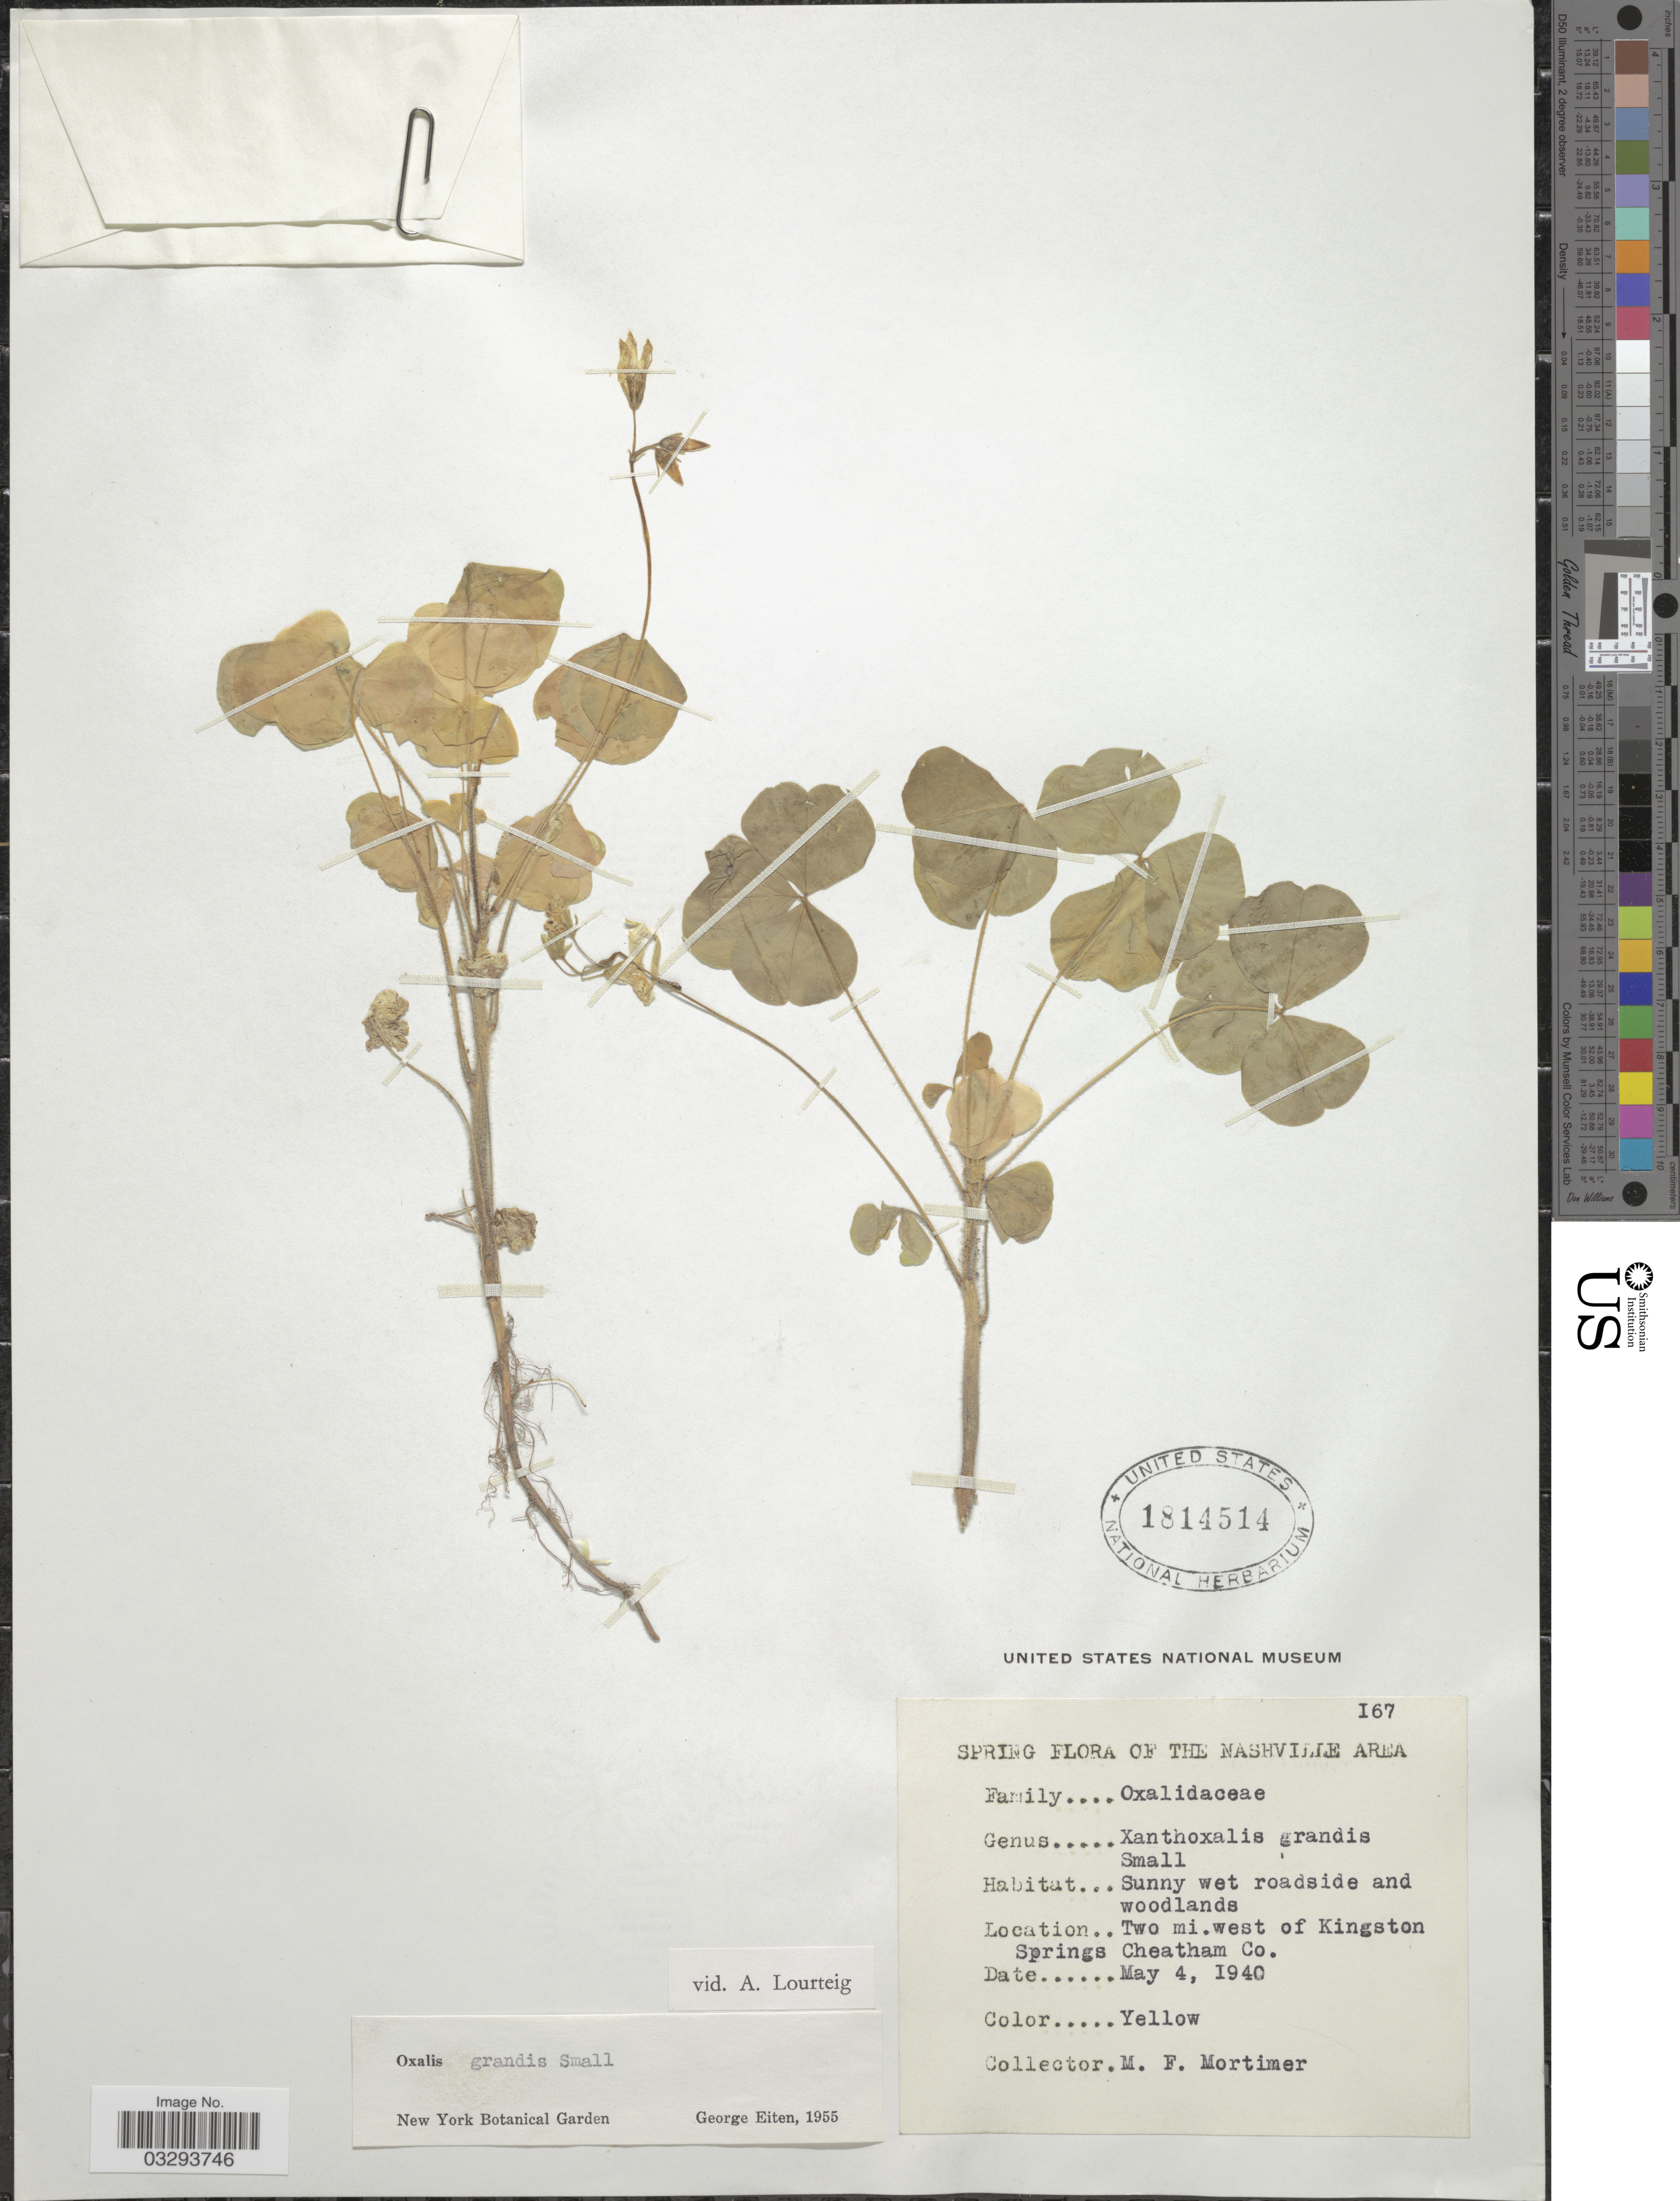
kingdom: Plantae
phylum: Tracheophyta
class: Magnoliopsida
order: Oxalidales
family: Oxalidaceae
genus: Oxalis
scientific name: Oxalis grandis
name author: Small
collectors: M. Mortimer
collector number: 167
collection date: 1940-05-04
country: United States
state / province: Tennessee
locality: Nashville Area. Two mi. west of Kingston Springs Cheatham Co.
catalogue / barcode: US 1814514